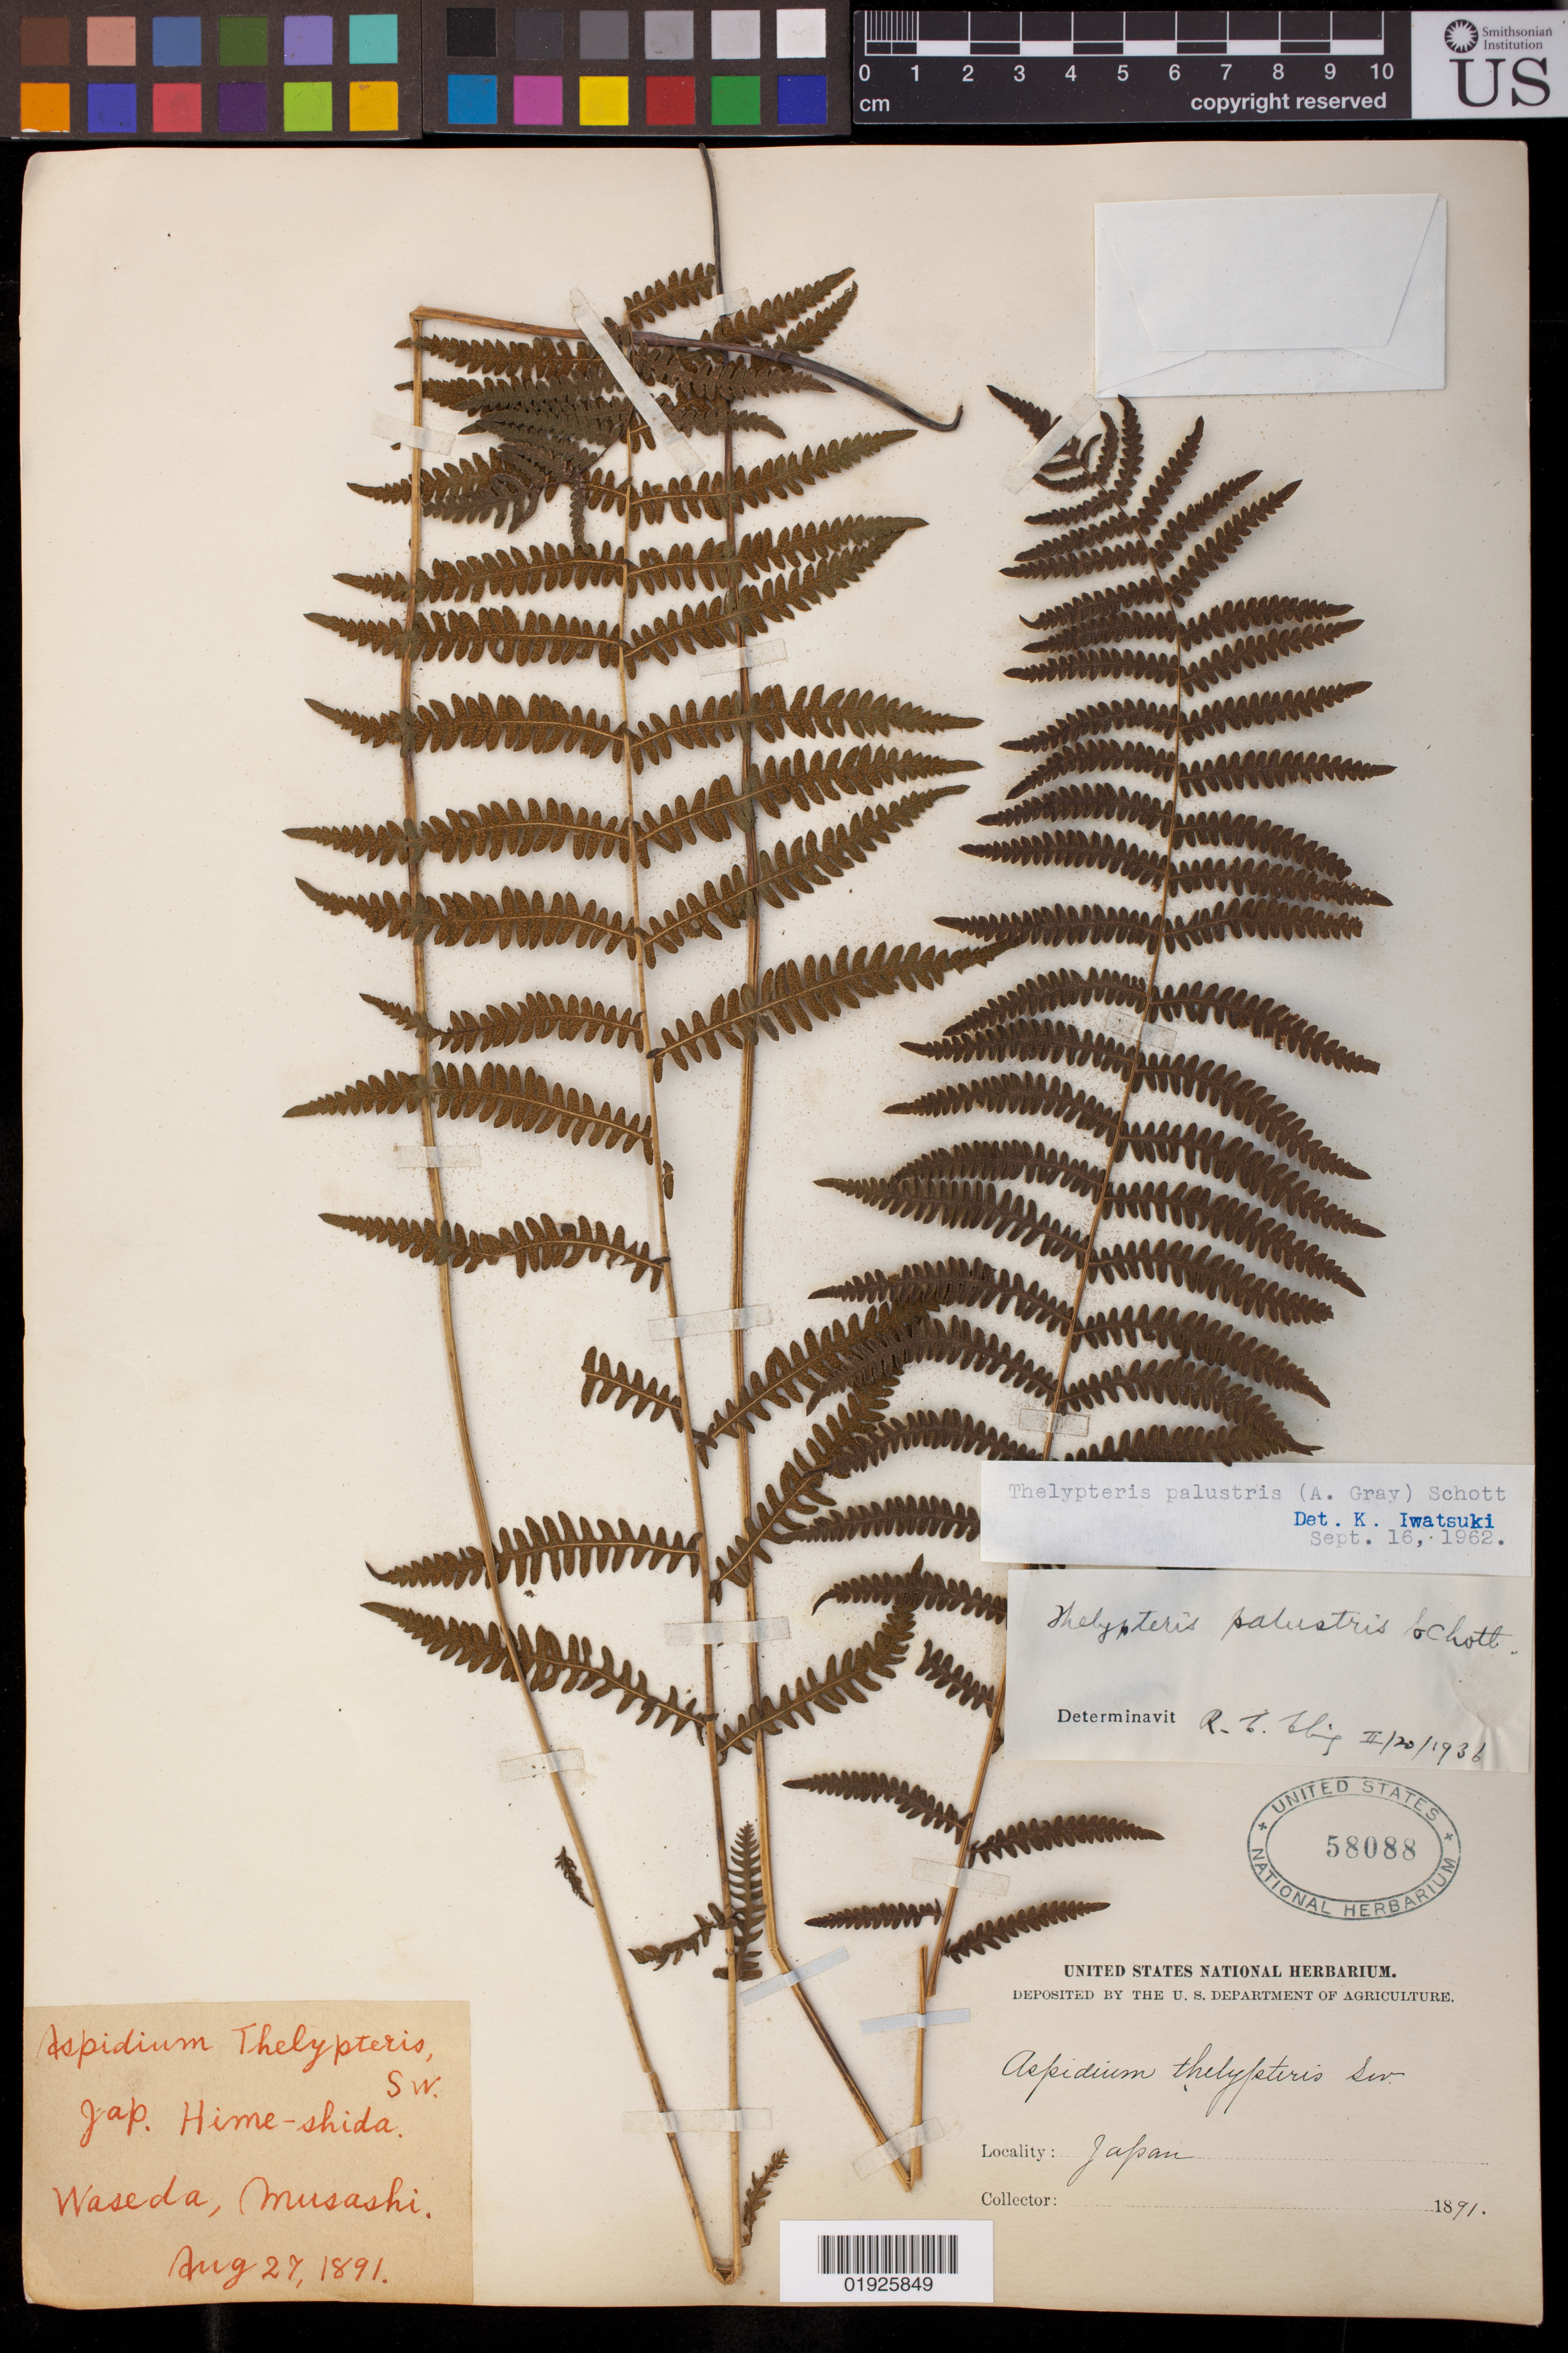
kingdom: Plantae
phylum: Tracheophyta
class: Polypodiopsida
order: Polypodiales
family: Thelypteridaceae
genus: Thelypteris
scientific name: Thelypteris palustris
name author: (Salisb.) Schott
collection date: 1891-08-27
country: Japan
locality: Hime-shida. Waseda, Musashi.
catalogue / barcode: US 58088